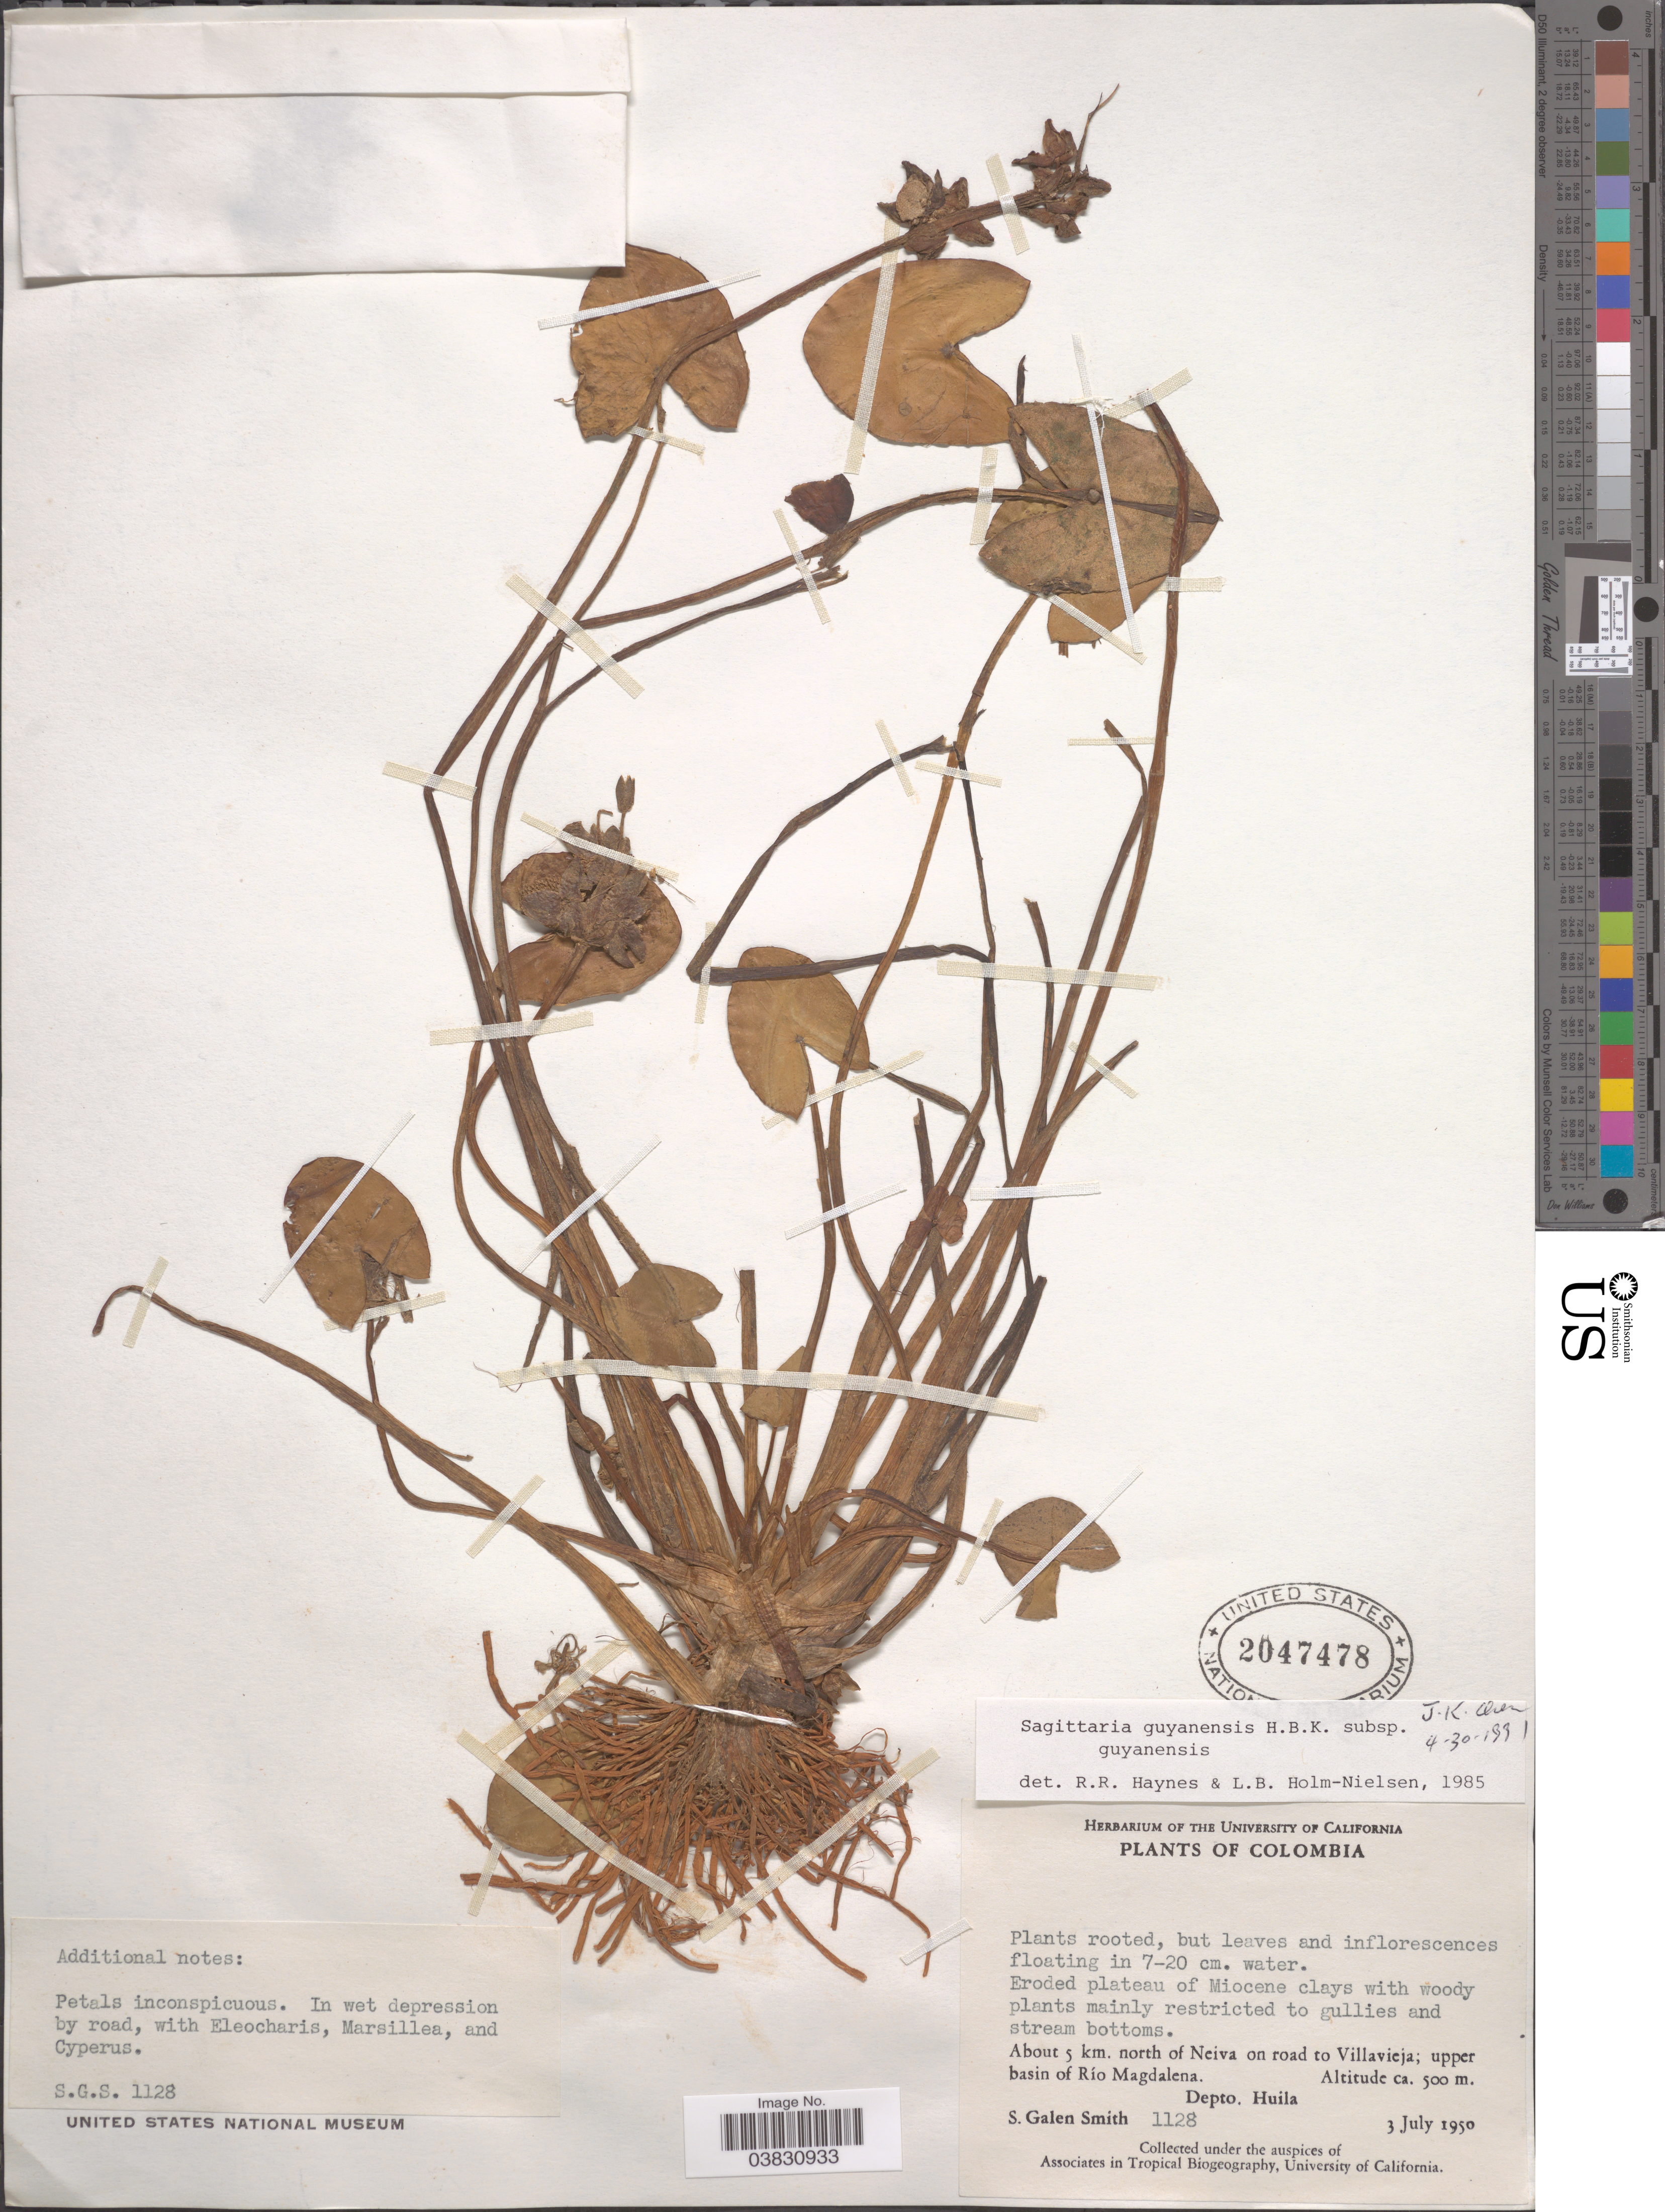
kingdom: Plantae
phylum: Tracheophyta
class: Liliopsida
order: Alismatales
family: Alismataceae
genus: Sagittaria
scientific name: Sagittaria guayanensis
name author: Kunth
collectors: S. G. Smith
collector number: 1128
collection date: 1950-07-03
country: Colombia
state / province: Huila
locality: About 5 km. north of Neiva on road to Villavieja; upper basin of Río Magdalena. Depto. Huila.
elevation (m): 500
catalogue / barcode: US 2047478